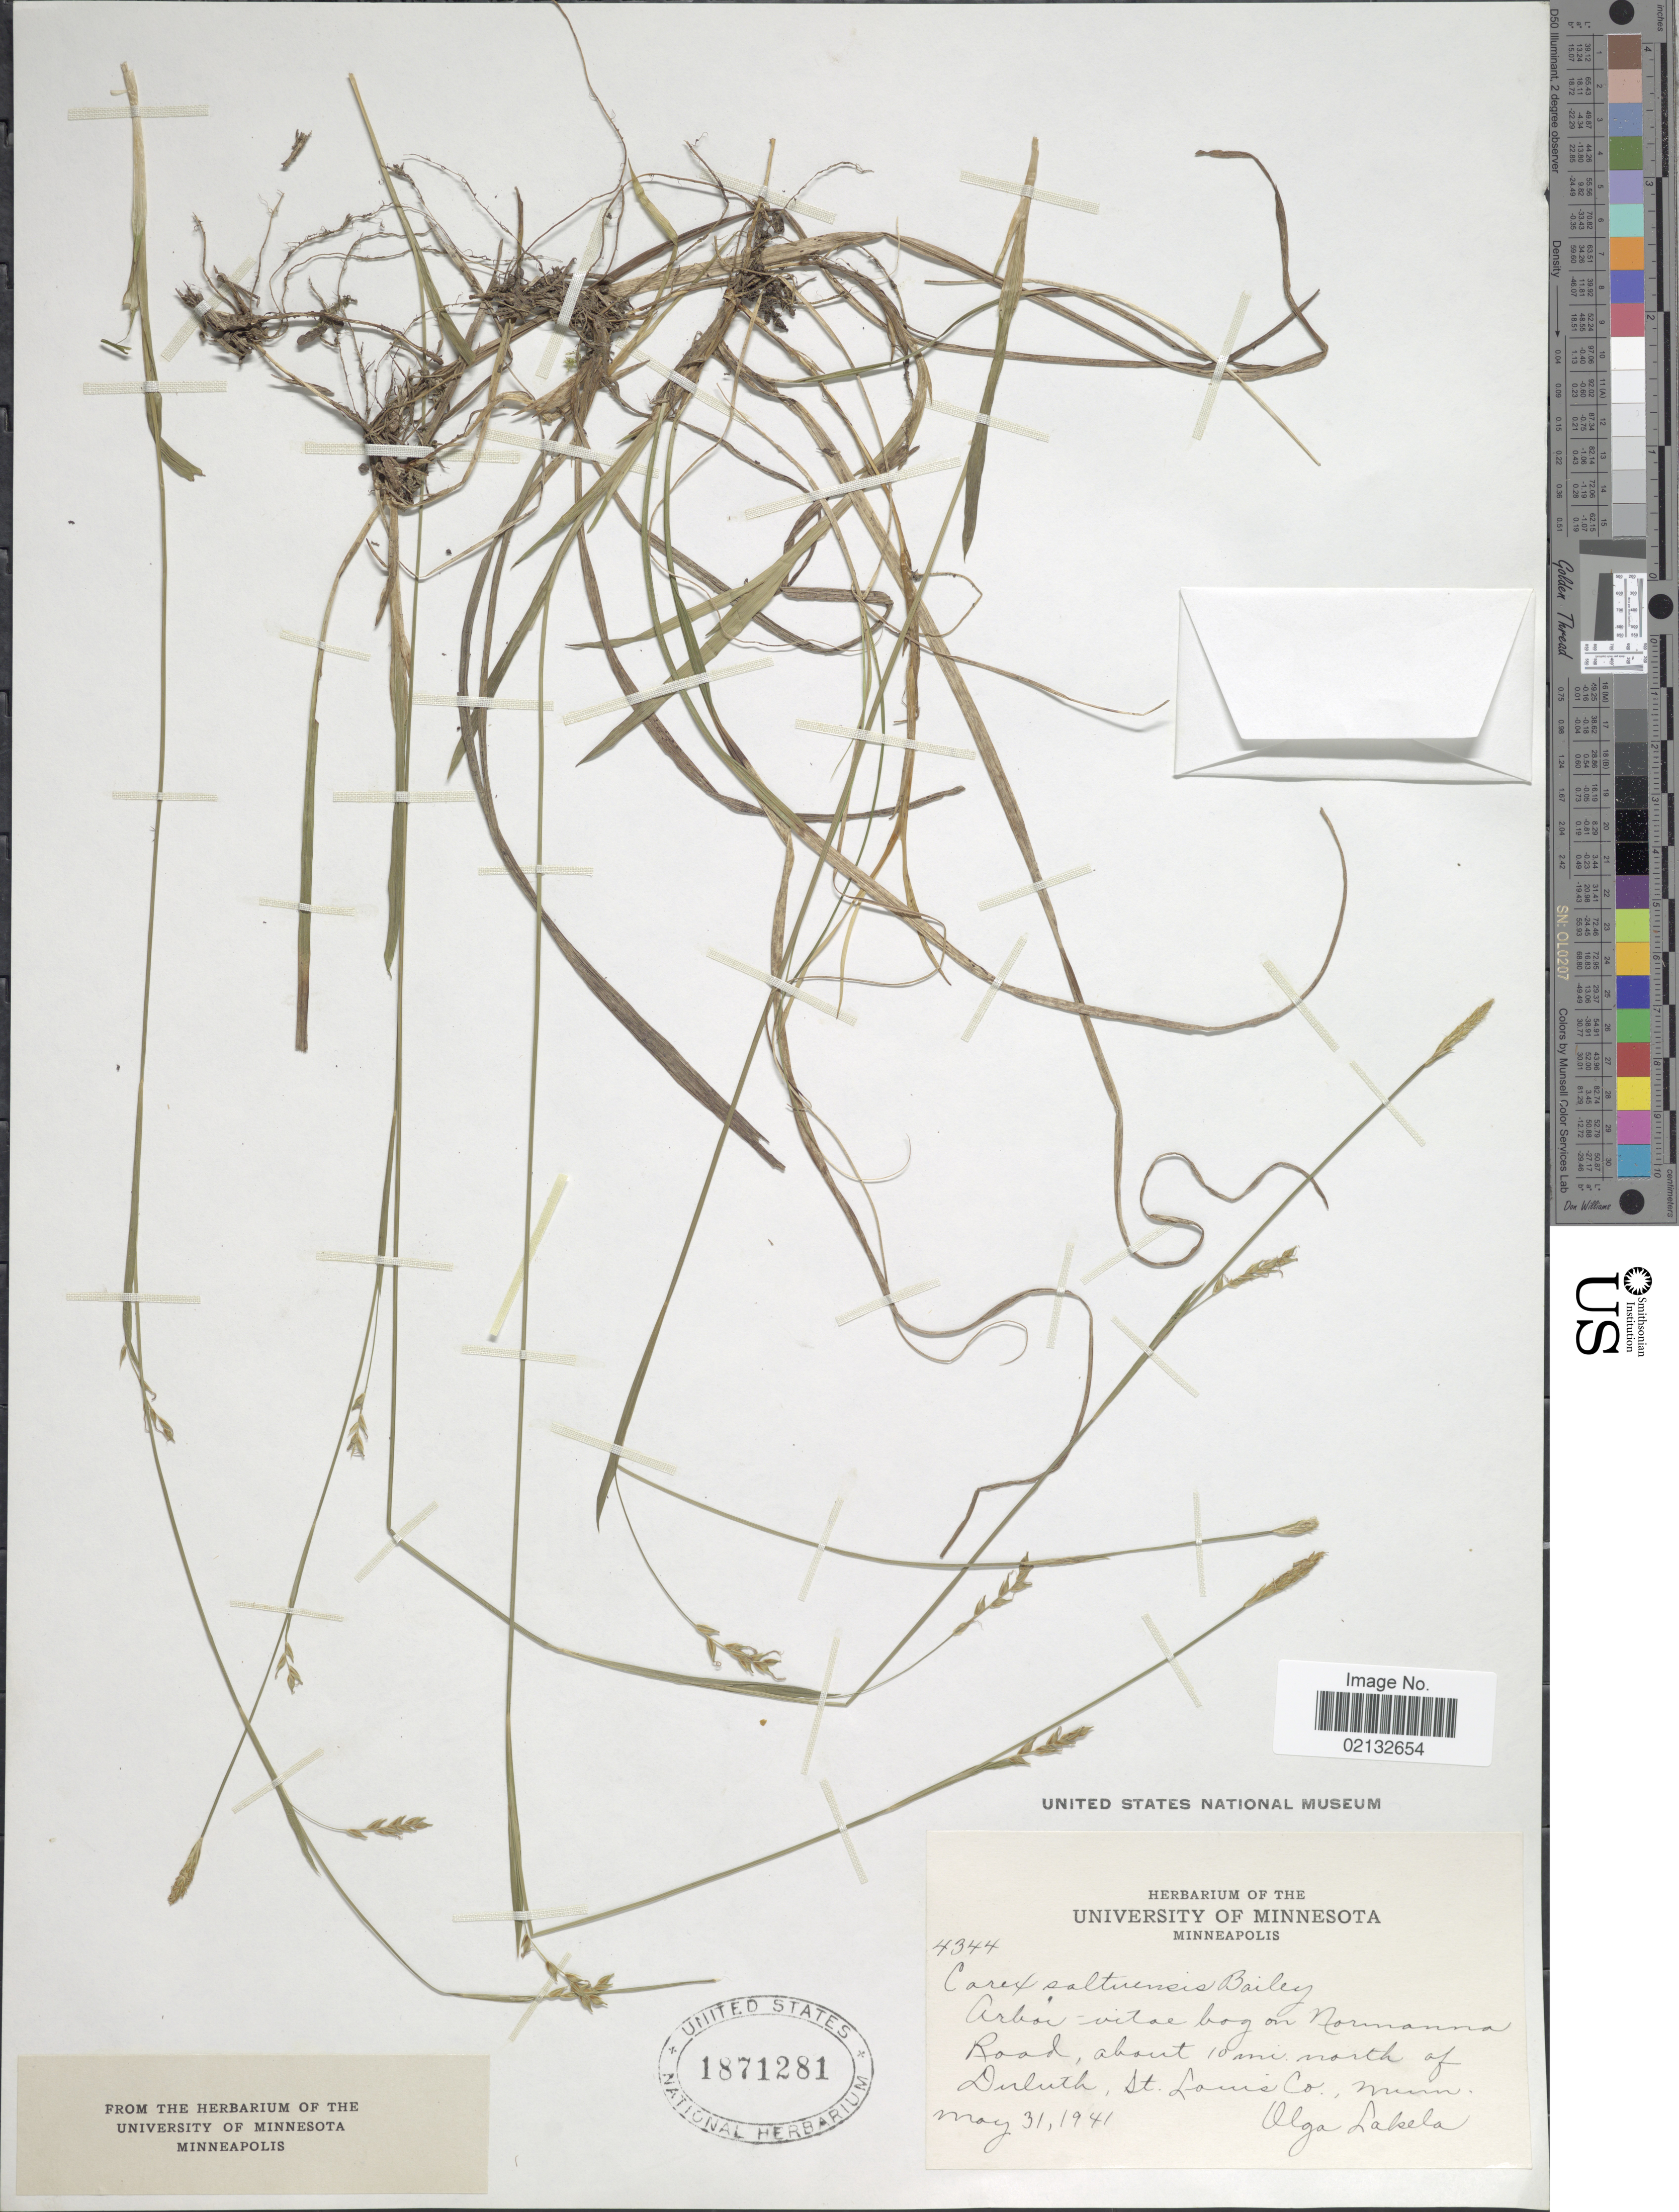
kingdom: Plantae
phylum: Tracheophyta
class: Liliopsida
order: Poales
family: Cyperaceae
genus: Carex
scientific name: Carex vaginata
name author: Tausch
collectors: O. K. Lakela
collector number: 4344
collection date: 1941-05-31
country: United States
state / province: Minnesota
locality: about 10 mi. north of Duluth, St. Louis Co.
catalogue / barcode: US 1871281